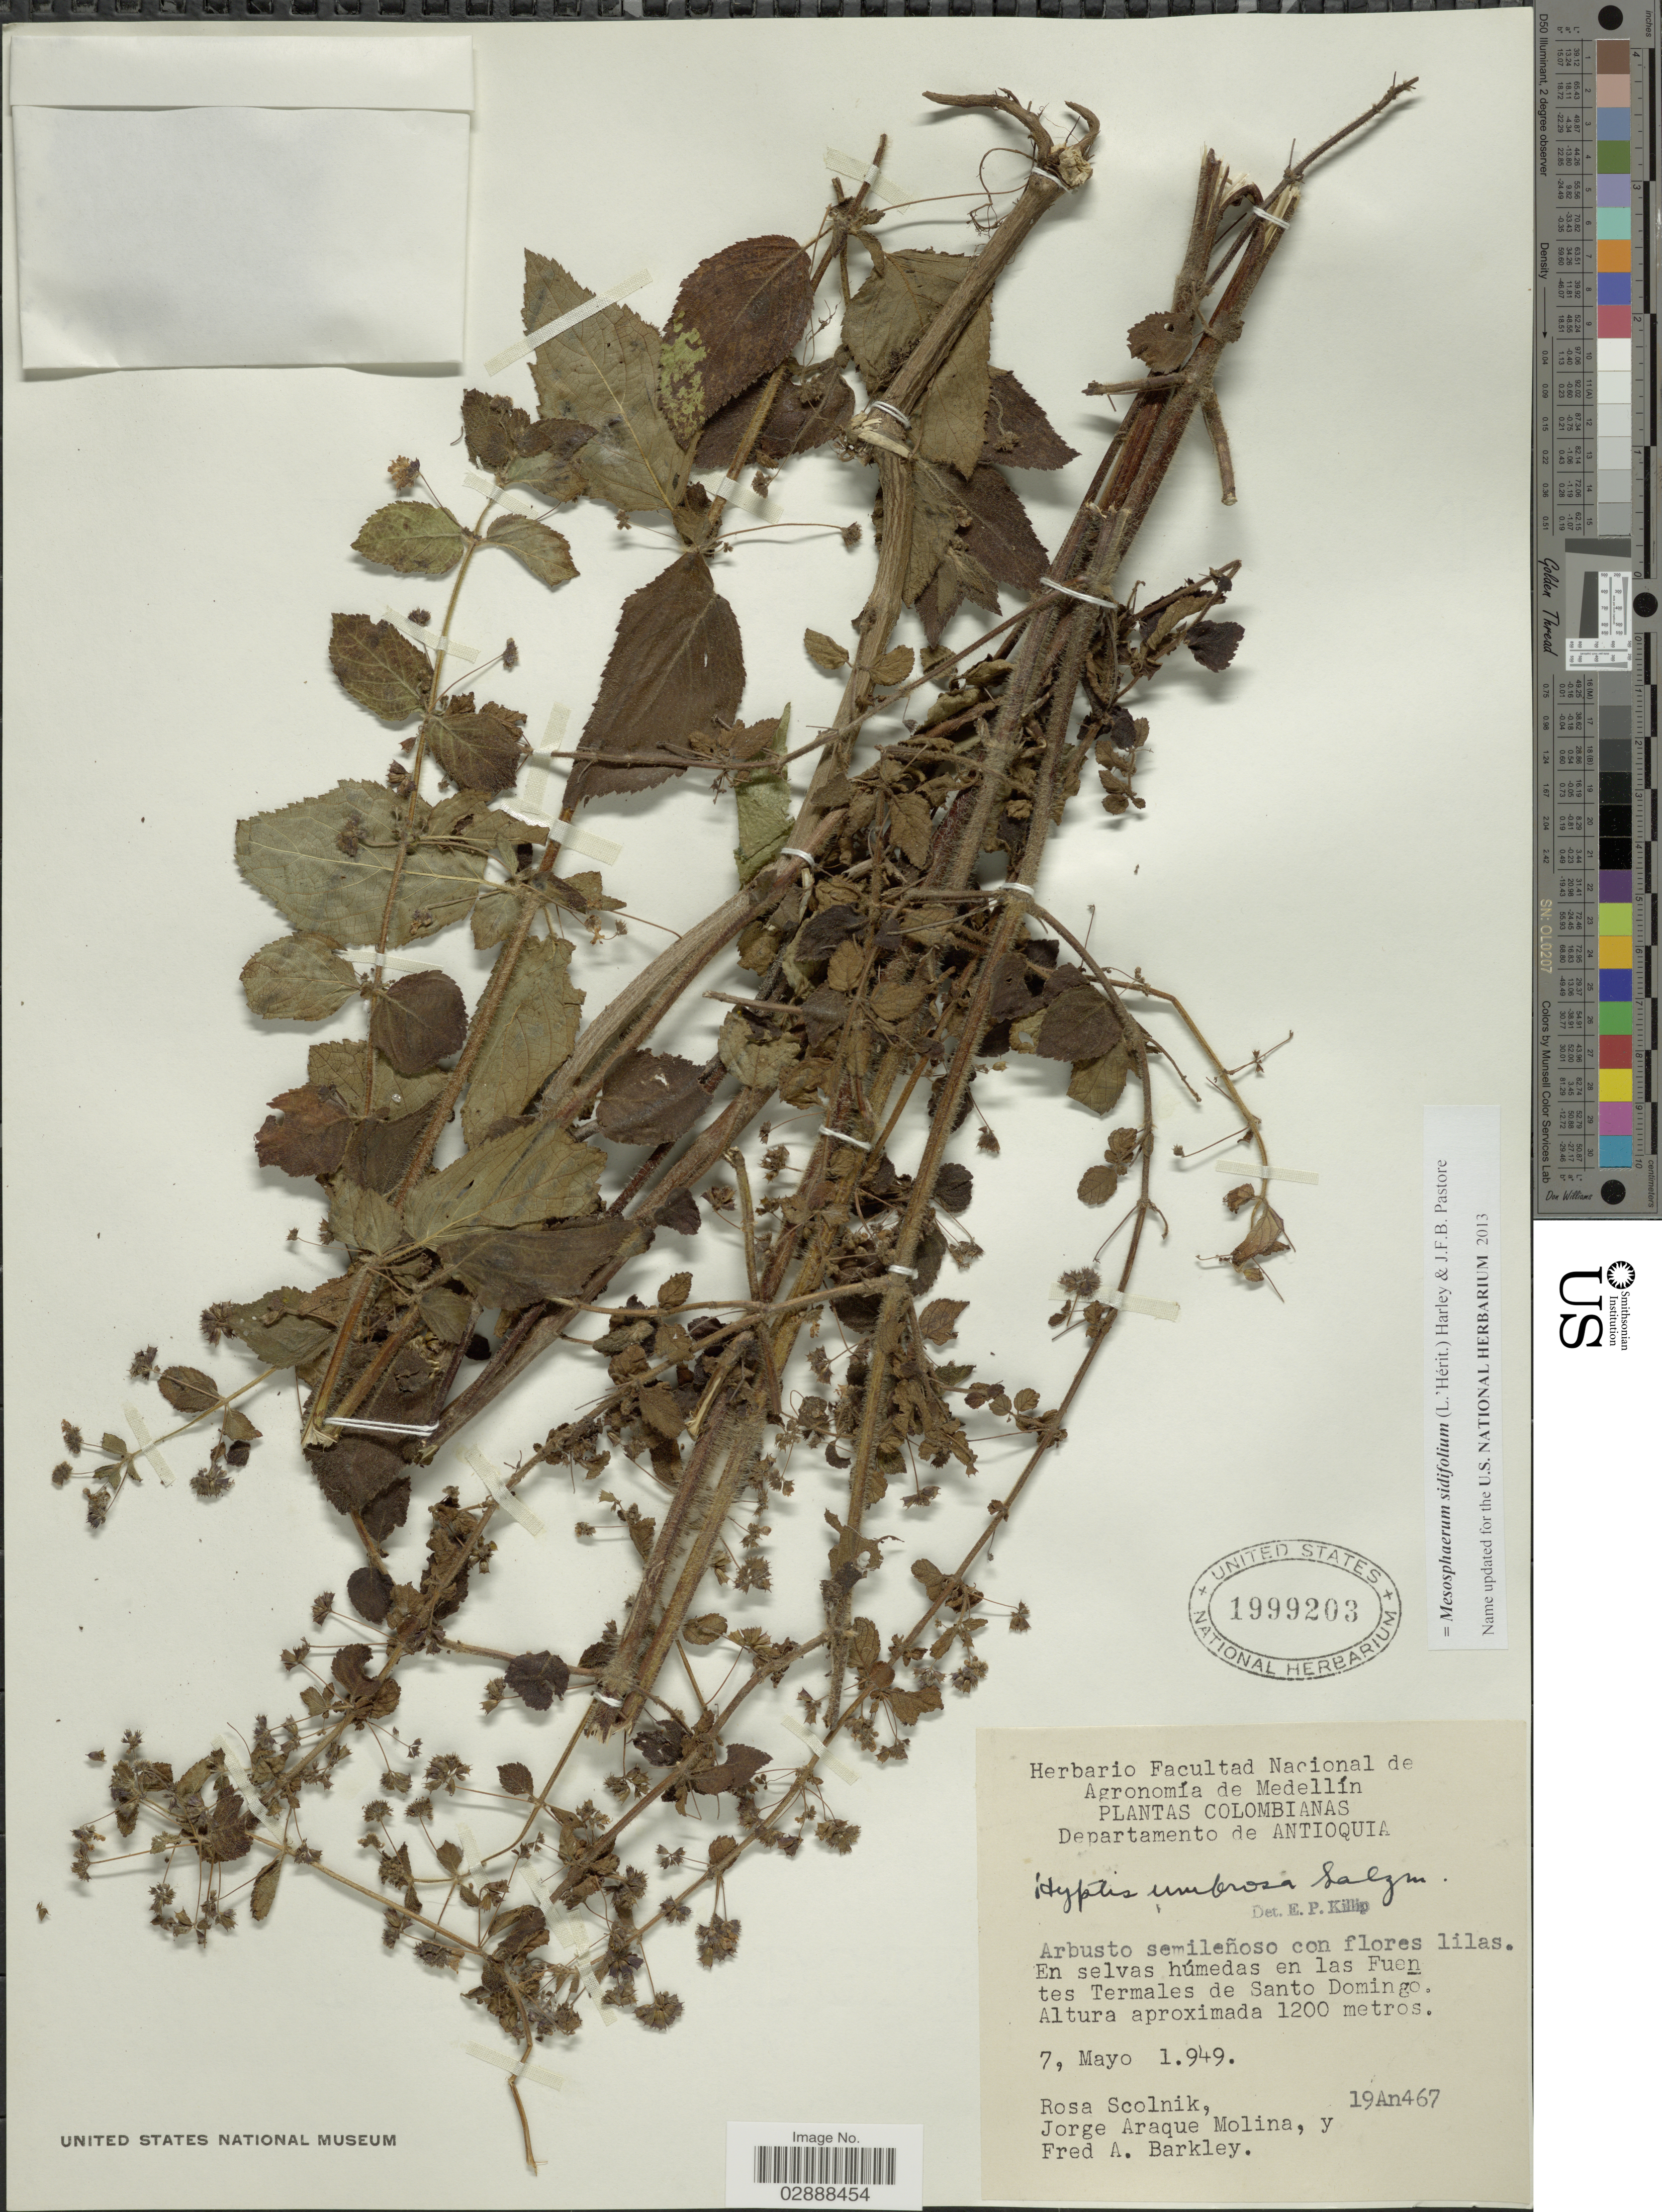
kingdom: Plantae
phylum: Tracheophyta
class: Magnoliopsida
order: Lamiales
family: Lamiaceae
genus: Mesosphaerum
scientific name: Mesosphaerum sidifolium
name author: (L'Hér.) Harley & J.F.B. Pastore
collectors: R. Scolnik, J. A. Molina & F. A. Barkley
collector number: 19An467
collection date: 1949-05-07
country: Colombia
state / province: Antioquia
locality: Departamento de Antioquia, En selvas húmedas en las Fuentes Termales de Santo Domingo.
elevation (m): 1200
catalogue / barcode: US 1999203